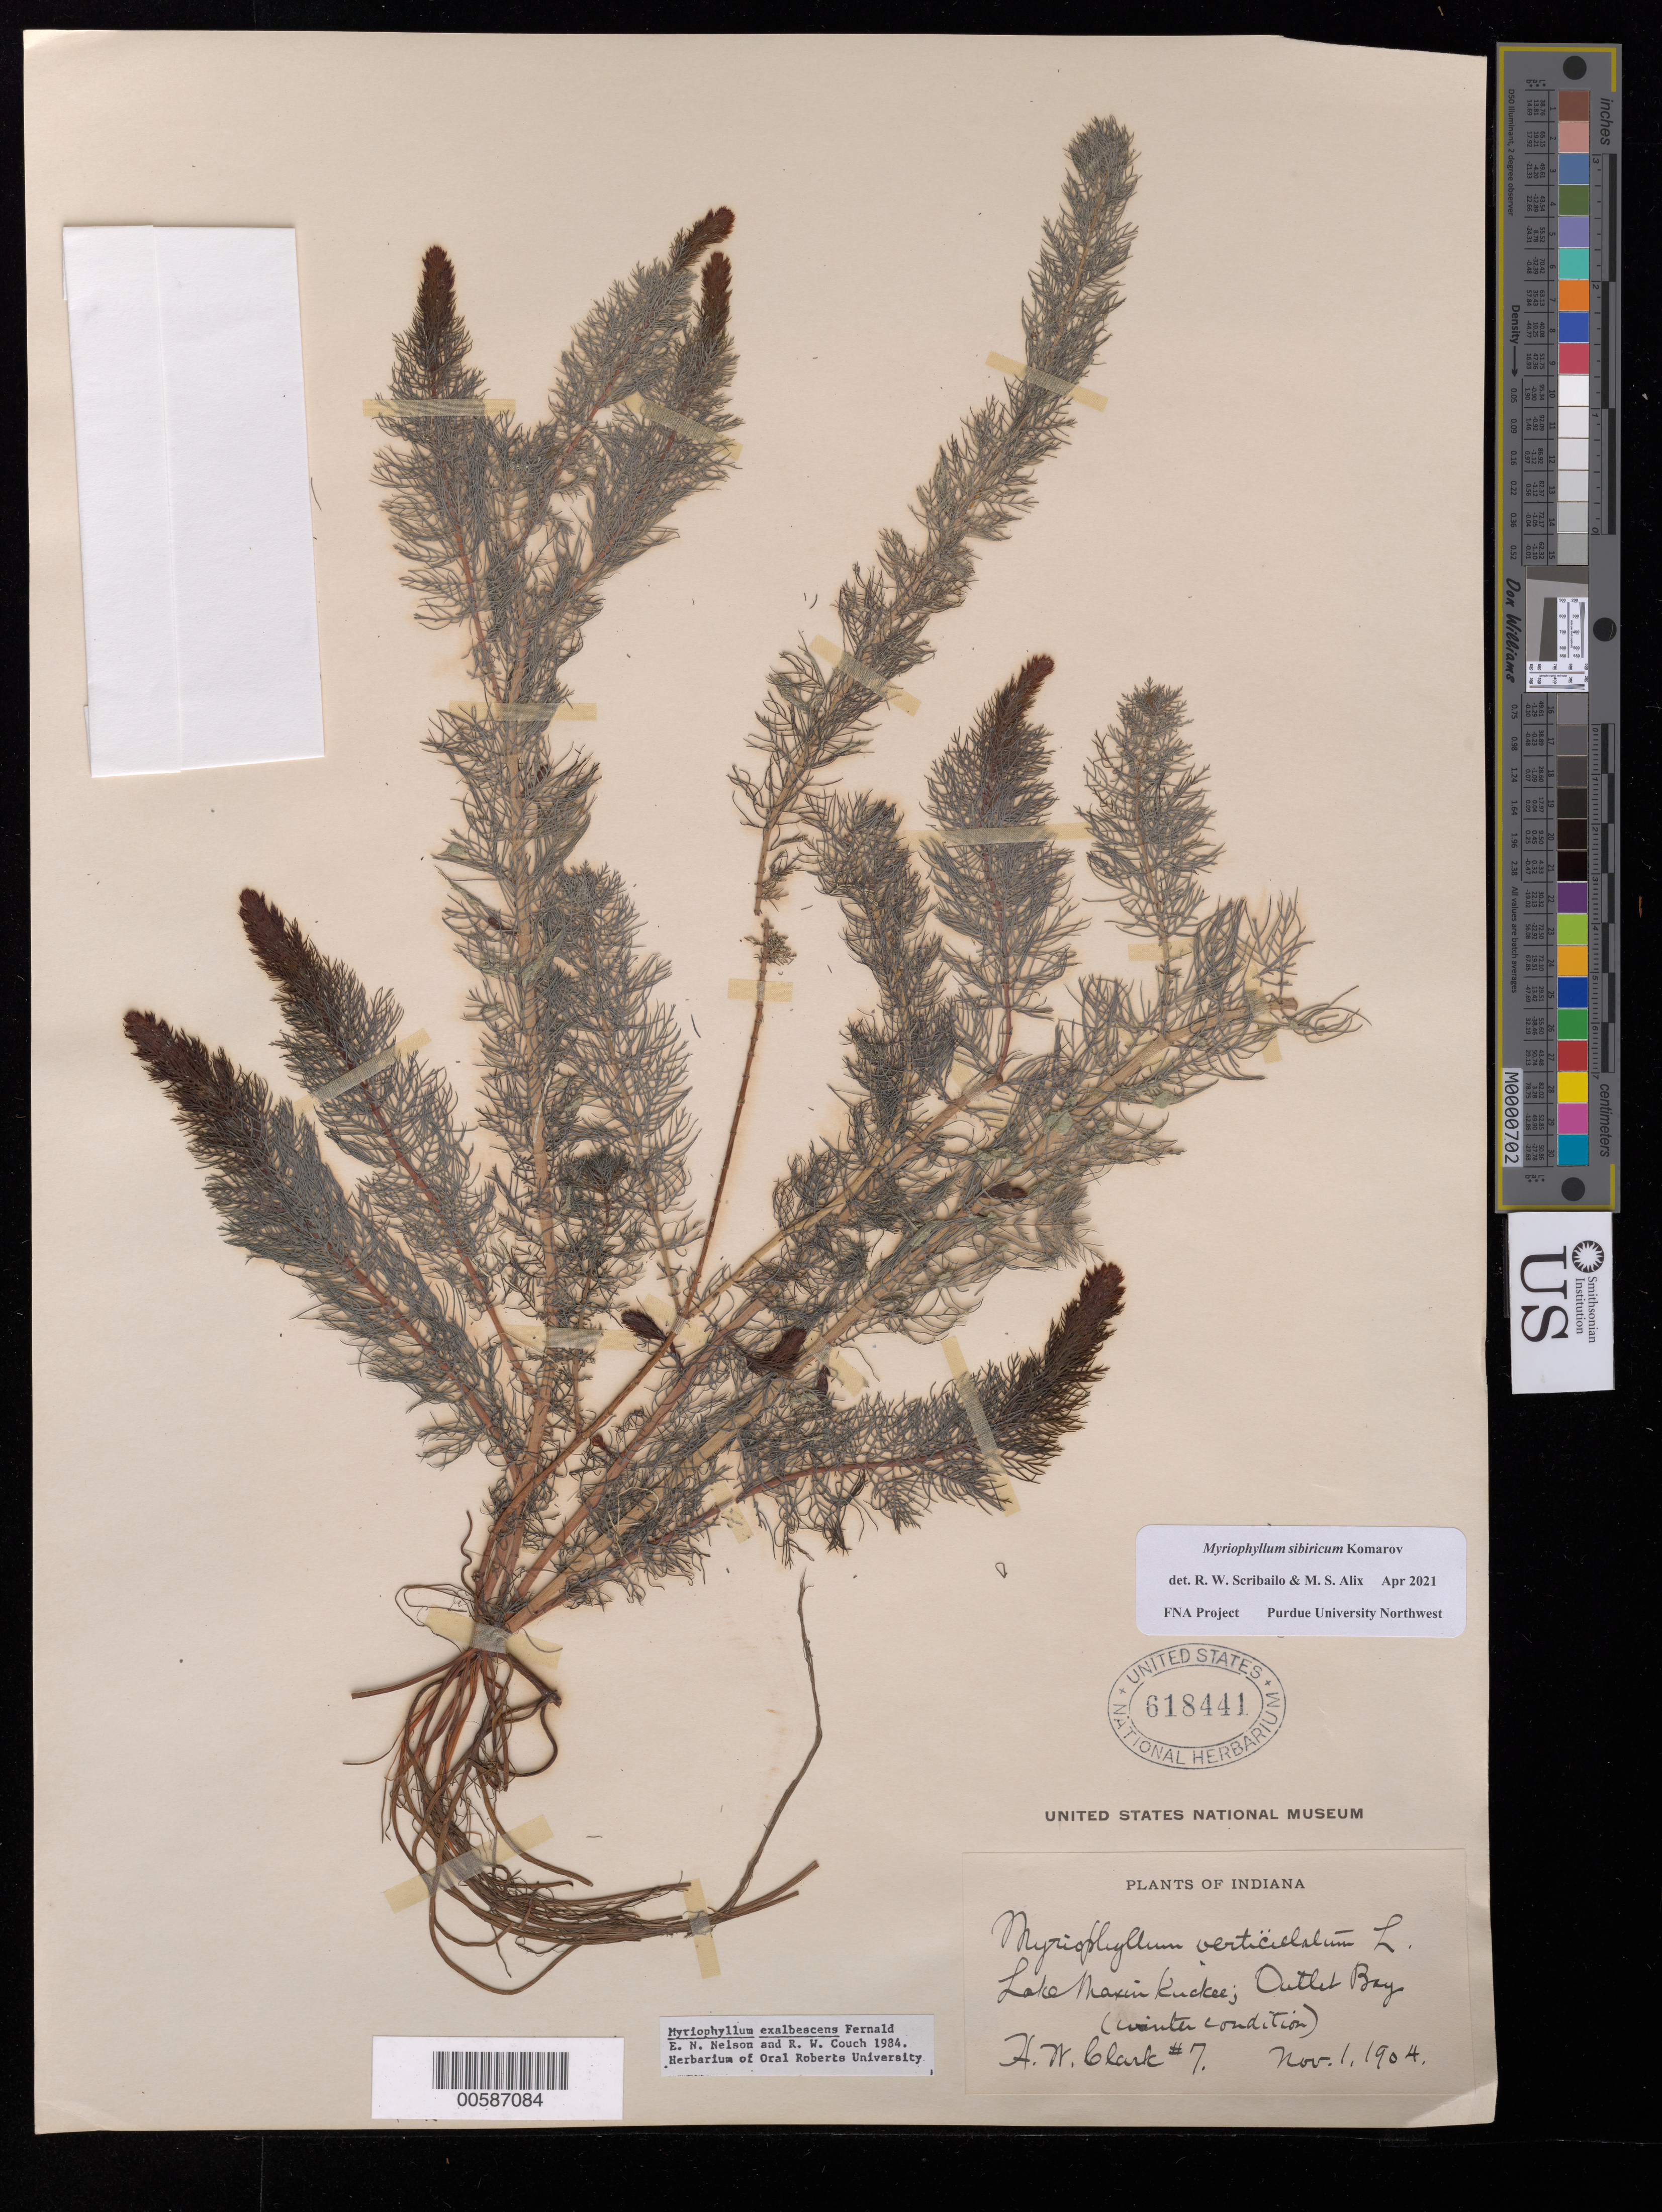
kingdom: Plantae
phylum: Tracheophyta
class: Magnoliopsida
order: Saxifragales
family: Haloragaceae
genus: Myriophyllum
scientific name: Myriophyllum sibiricum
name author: Kom.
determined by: Scribailo, R. W.; Alix, M. S.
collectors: H. W. Clark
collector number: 7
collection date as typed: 01 Nov 1904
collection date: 1904-11-01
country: United States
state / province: Indiana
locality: Lake Maxin Kuckee, Outlet Bay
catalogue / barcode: US 618441